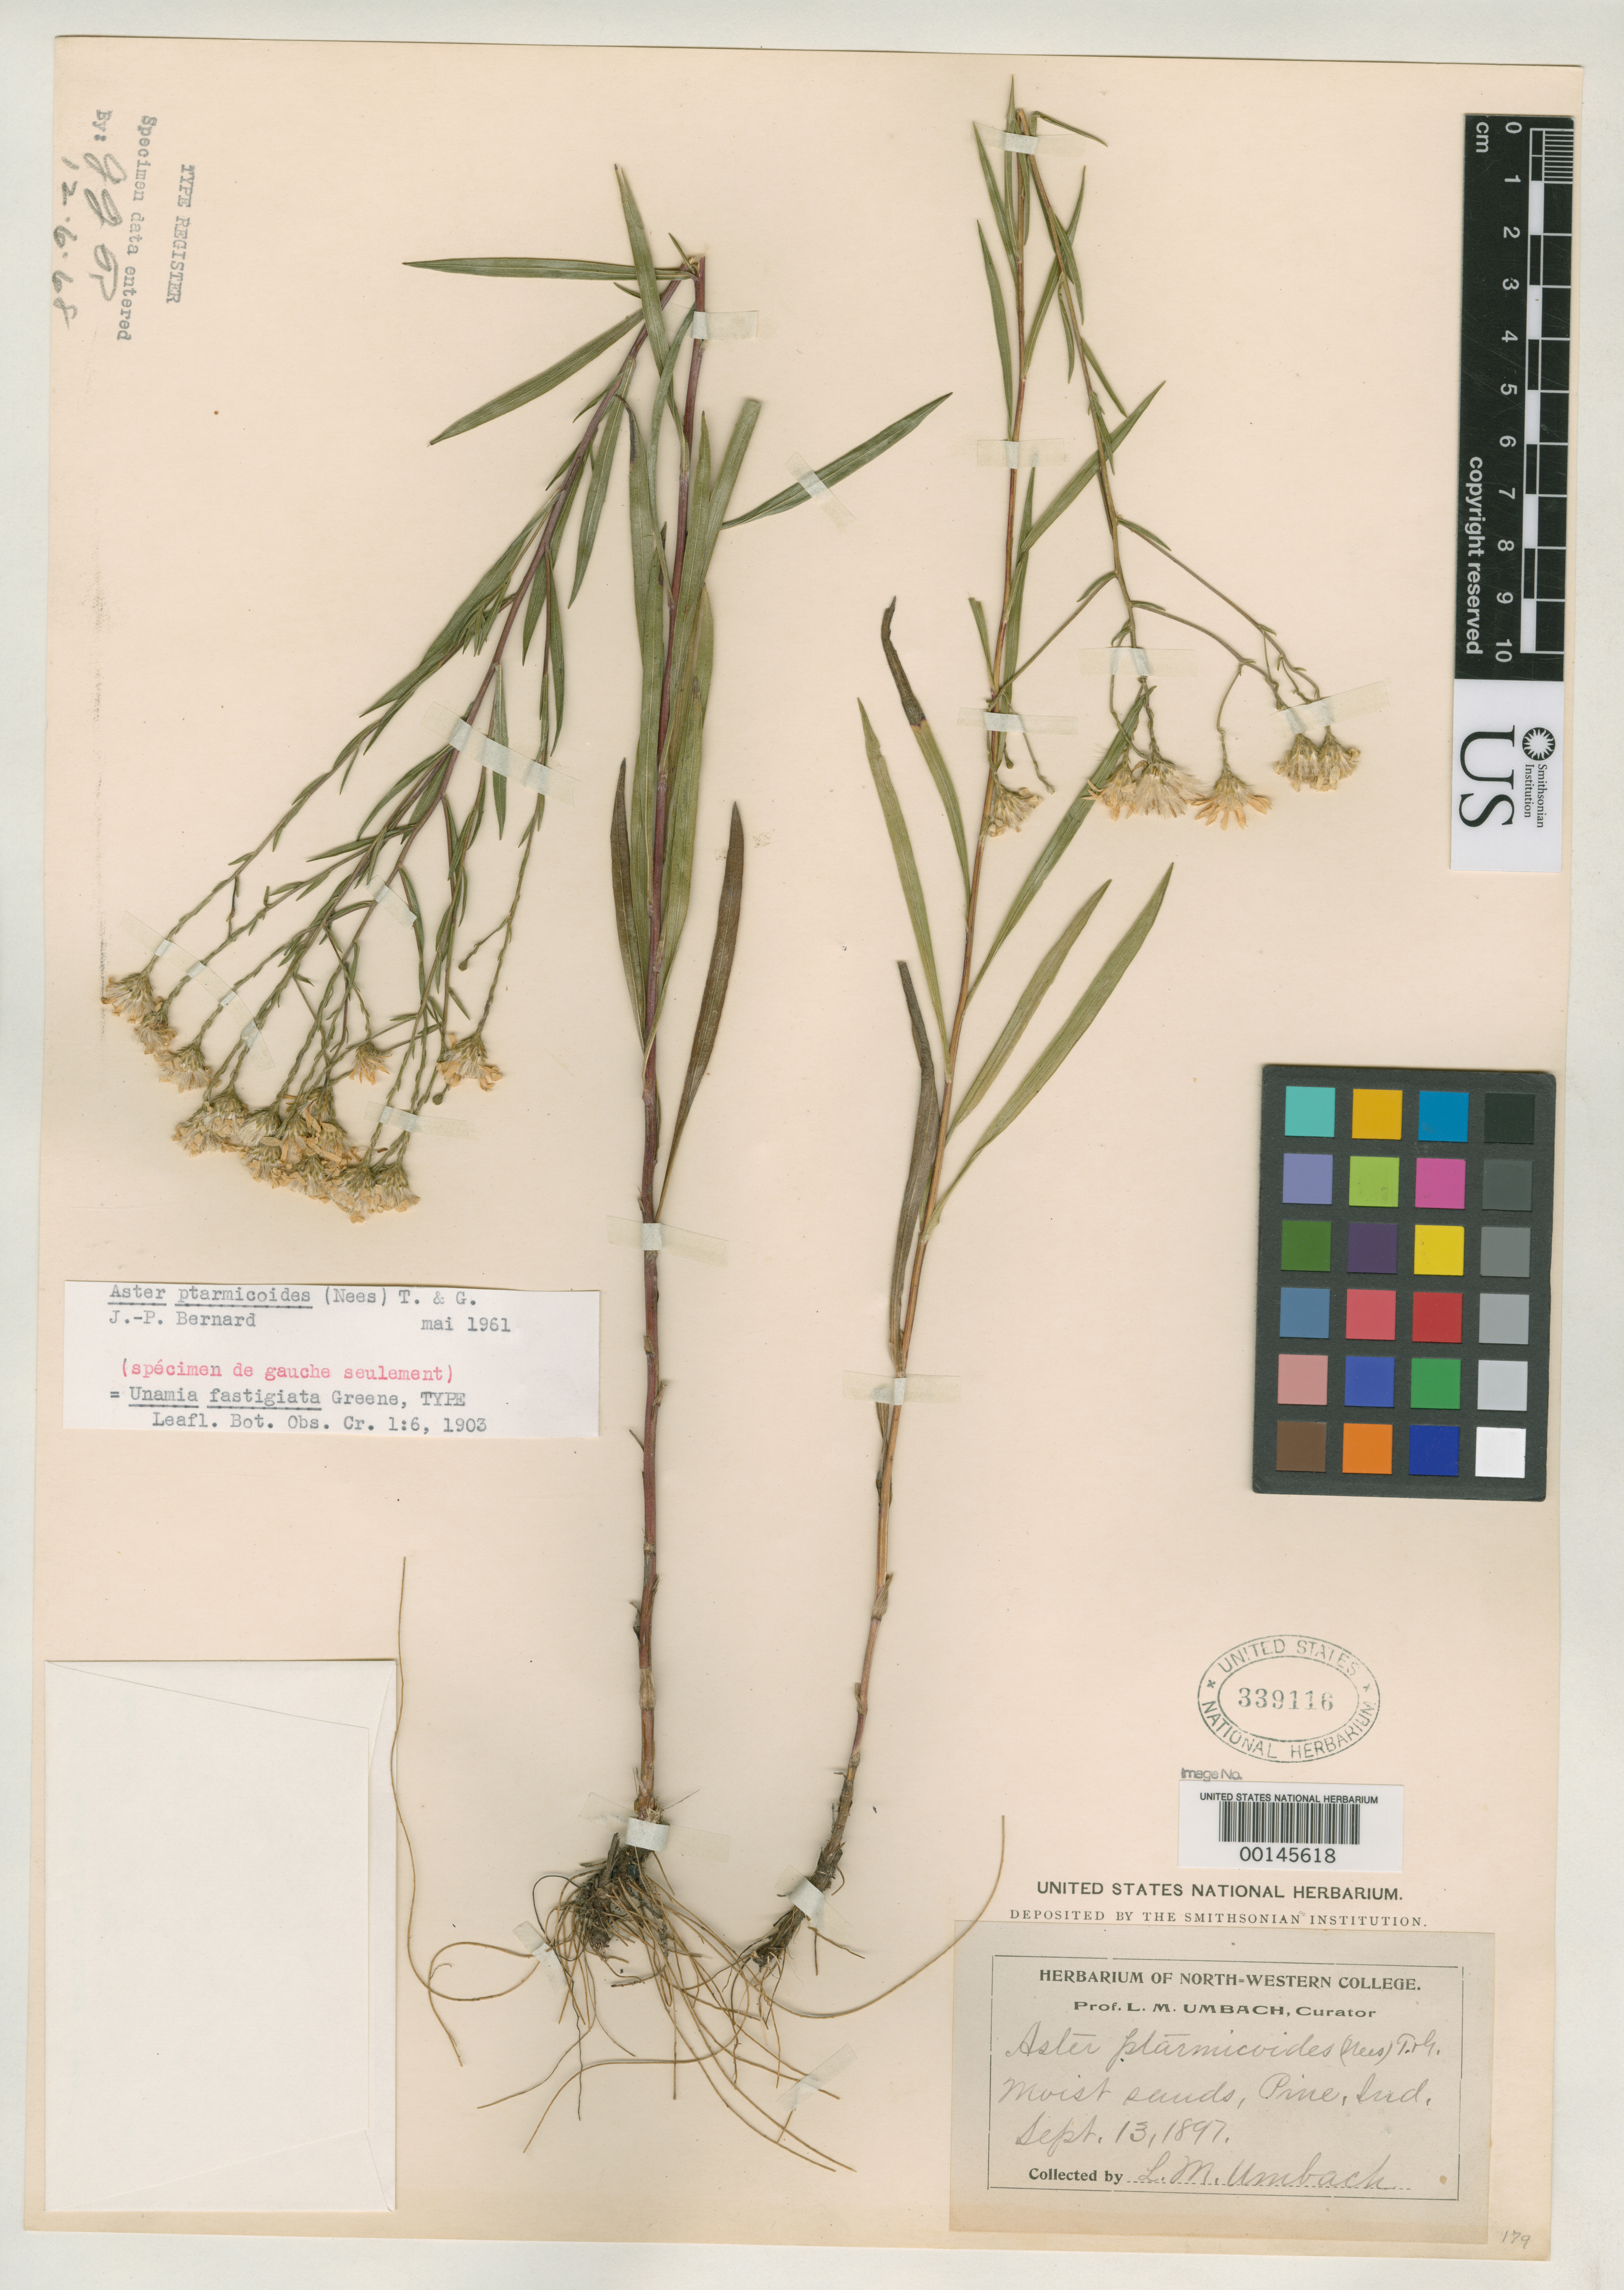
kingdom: Plantae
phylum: Tracheophyta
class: Magnoliopsida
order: Asterales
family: Asteraceae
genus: Unamia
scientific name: Unamia fastigiata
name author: Greene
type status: Type Collection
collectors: L. M. Umbach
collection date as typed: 13 Sep 1897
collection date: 1897-09-13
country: United States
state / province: Indiana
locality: Pine.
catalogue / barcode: US 339116